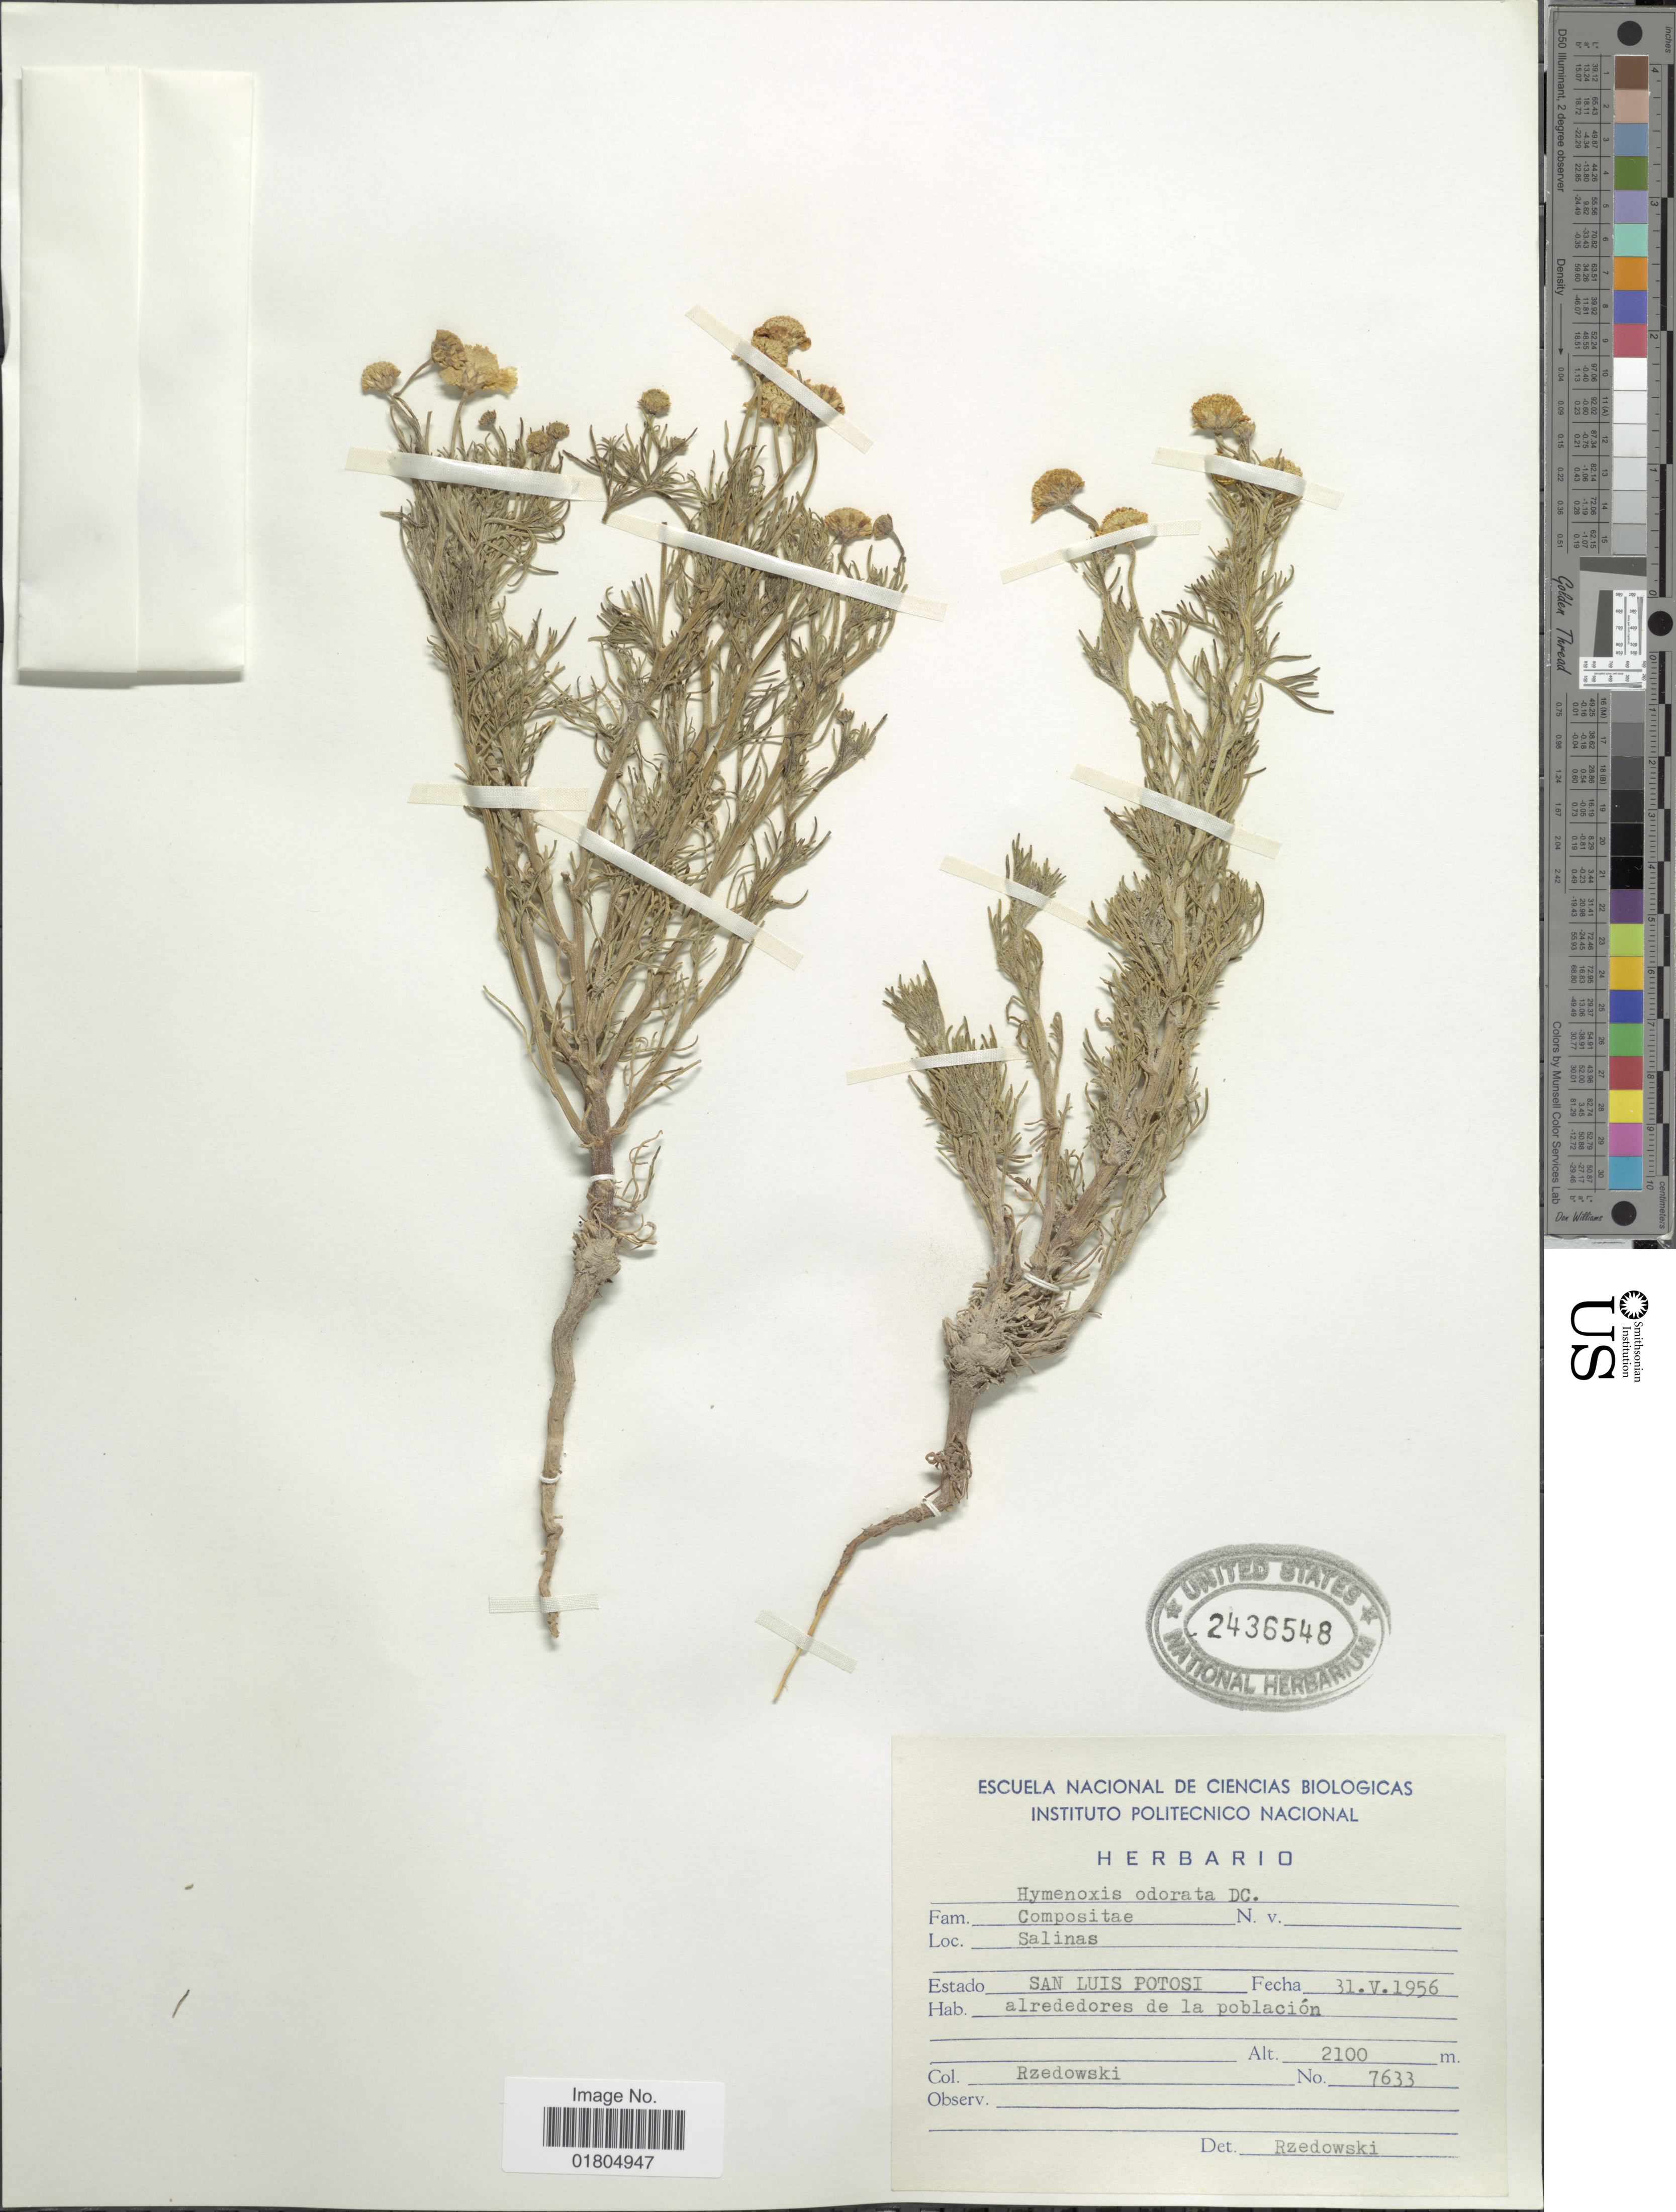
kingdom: Plantae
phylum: Tracheophyta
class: Magnoliopsida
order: Asterales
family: Asteraceae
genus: Hymenoxys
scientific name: Hymenoxys odorata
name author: DC.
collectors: Rzedowski, --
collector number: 7633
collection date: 1956-05-31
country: Mexico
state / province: San Luis Potosí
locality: Salinas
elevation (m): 2100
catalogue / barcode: US 2436548